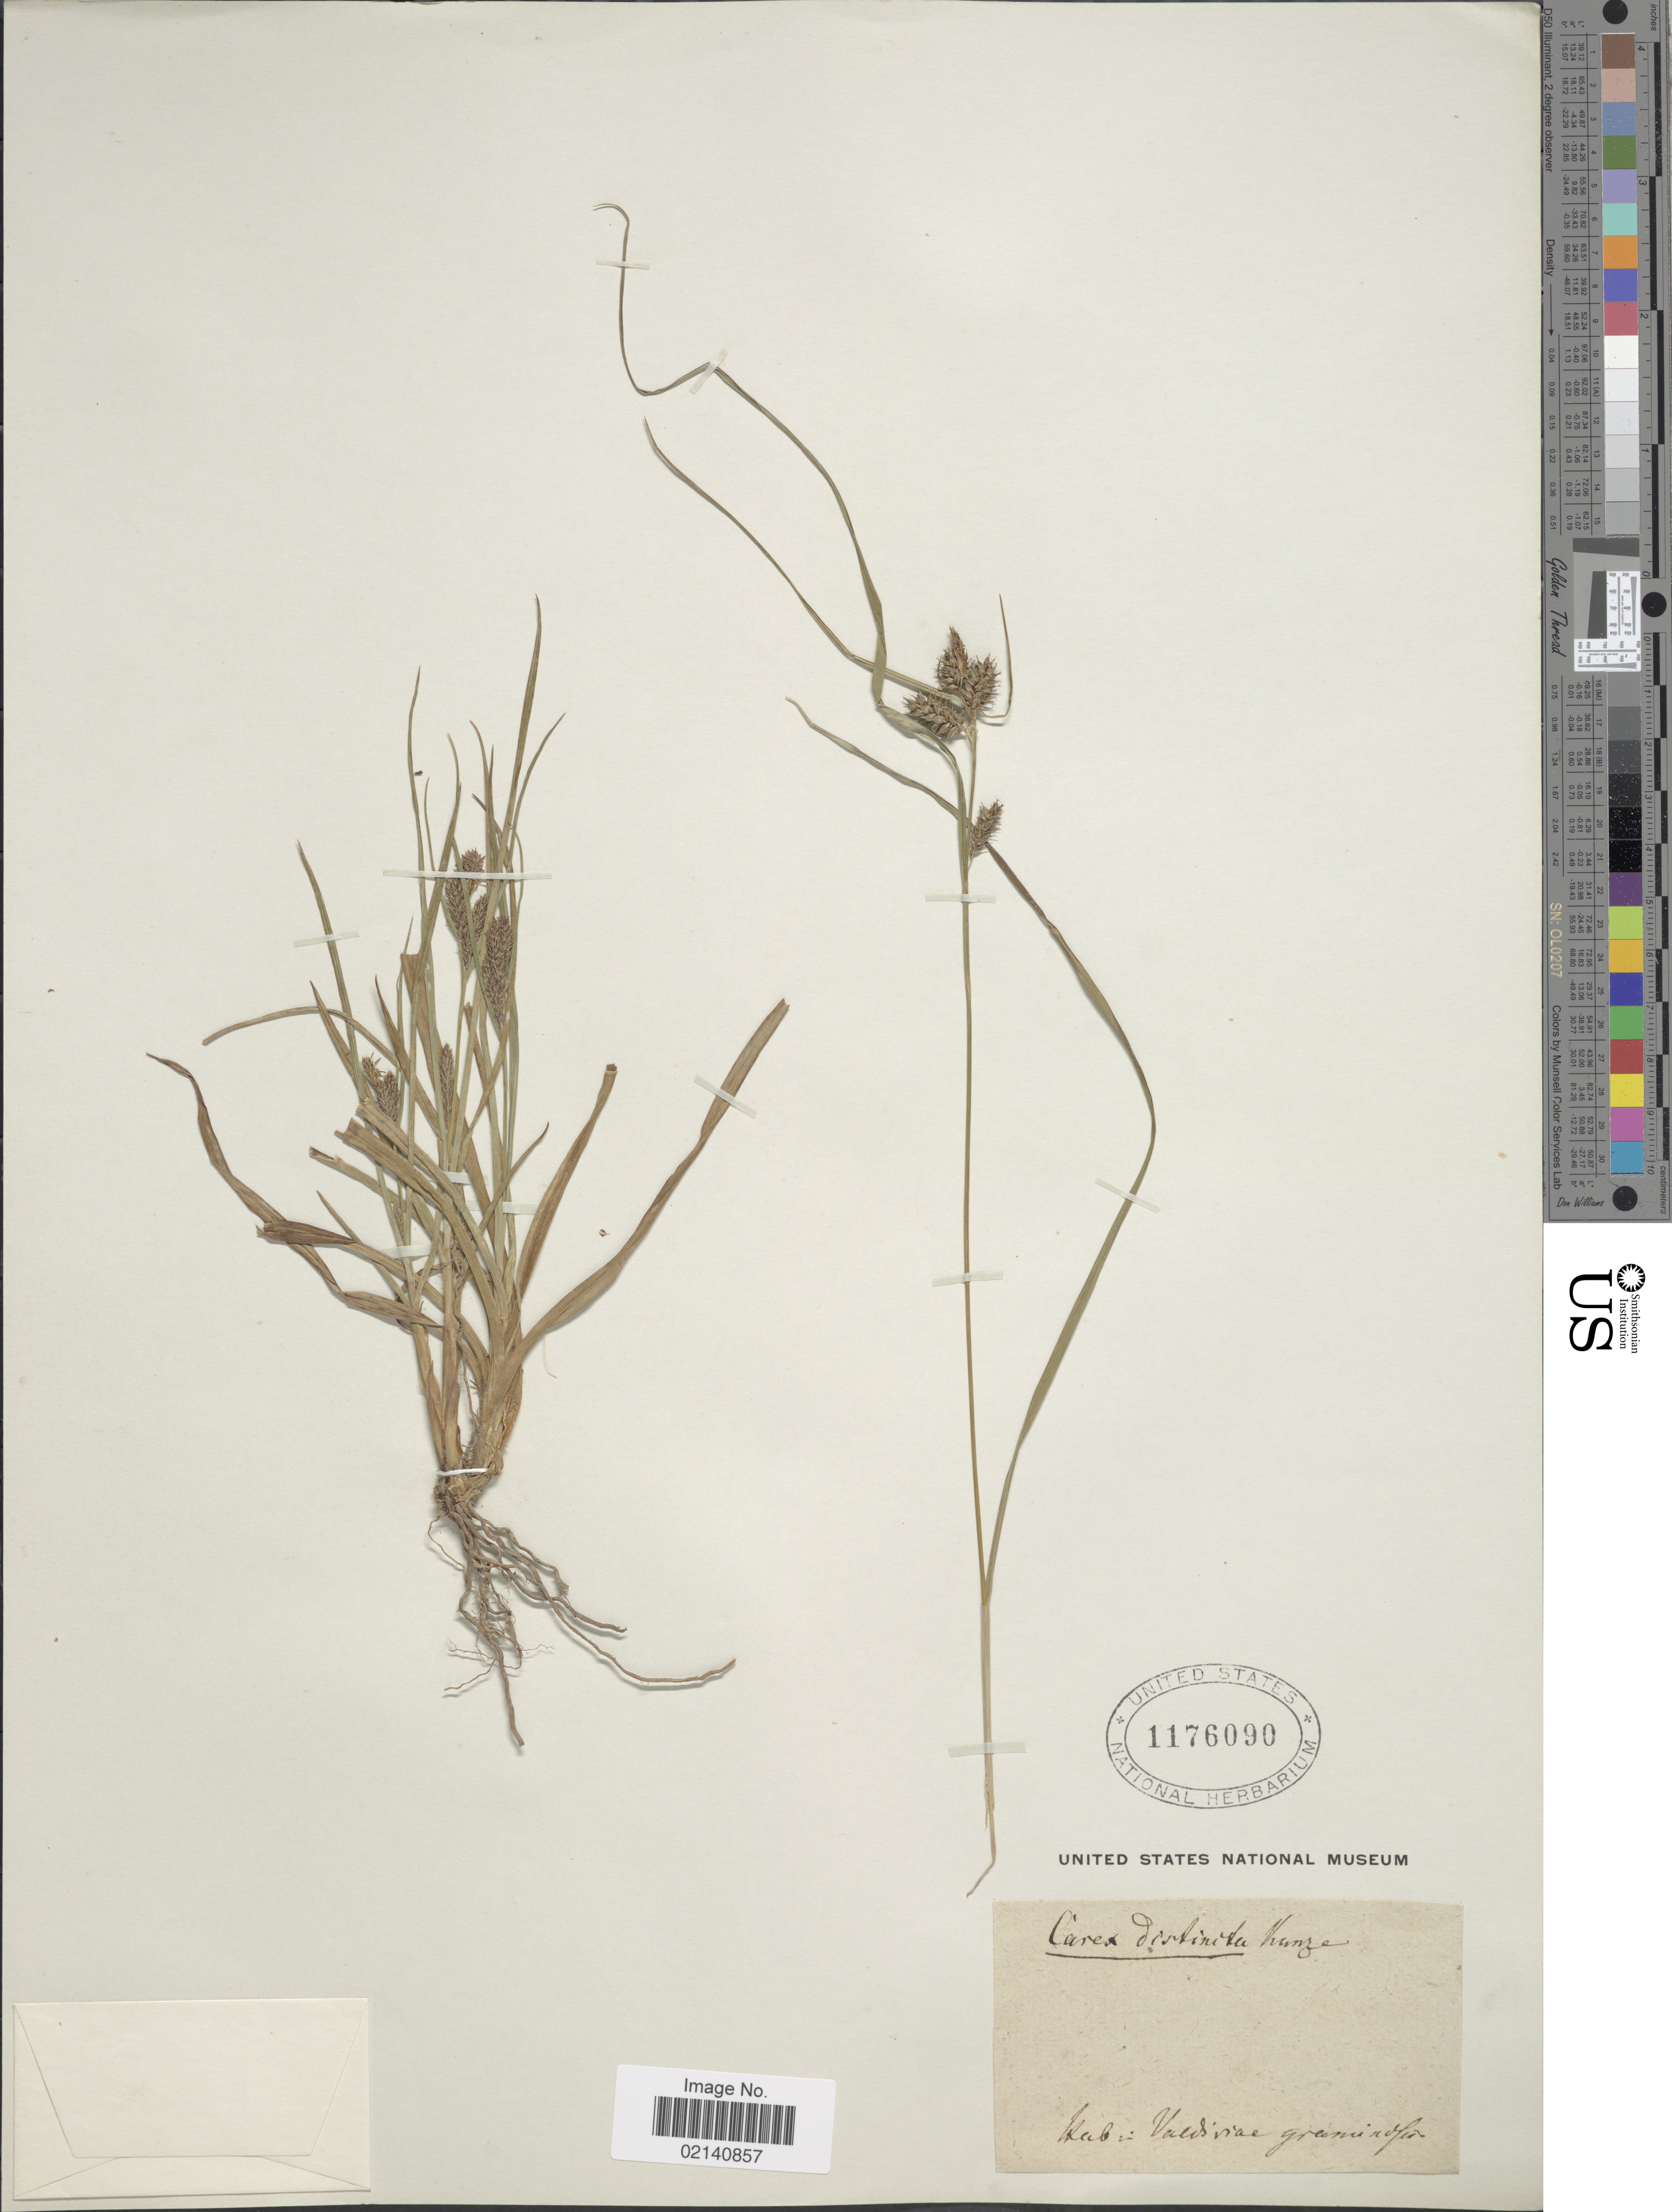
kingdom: Plantae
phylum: Tracheophyta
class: Liliopsida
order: Poales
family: Cyperaceae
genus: Carex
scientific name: Carex fuscula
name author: d'Urv.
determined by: Jimnéz-Mejias, Pedro, (UPOS), Universidad Pablo de Olavide (SPAIN)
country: Chile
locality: Valdivia.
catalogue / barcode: US 1176090